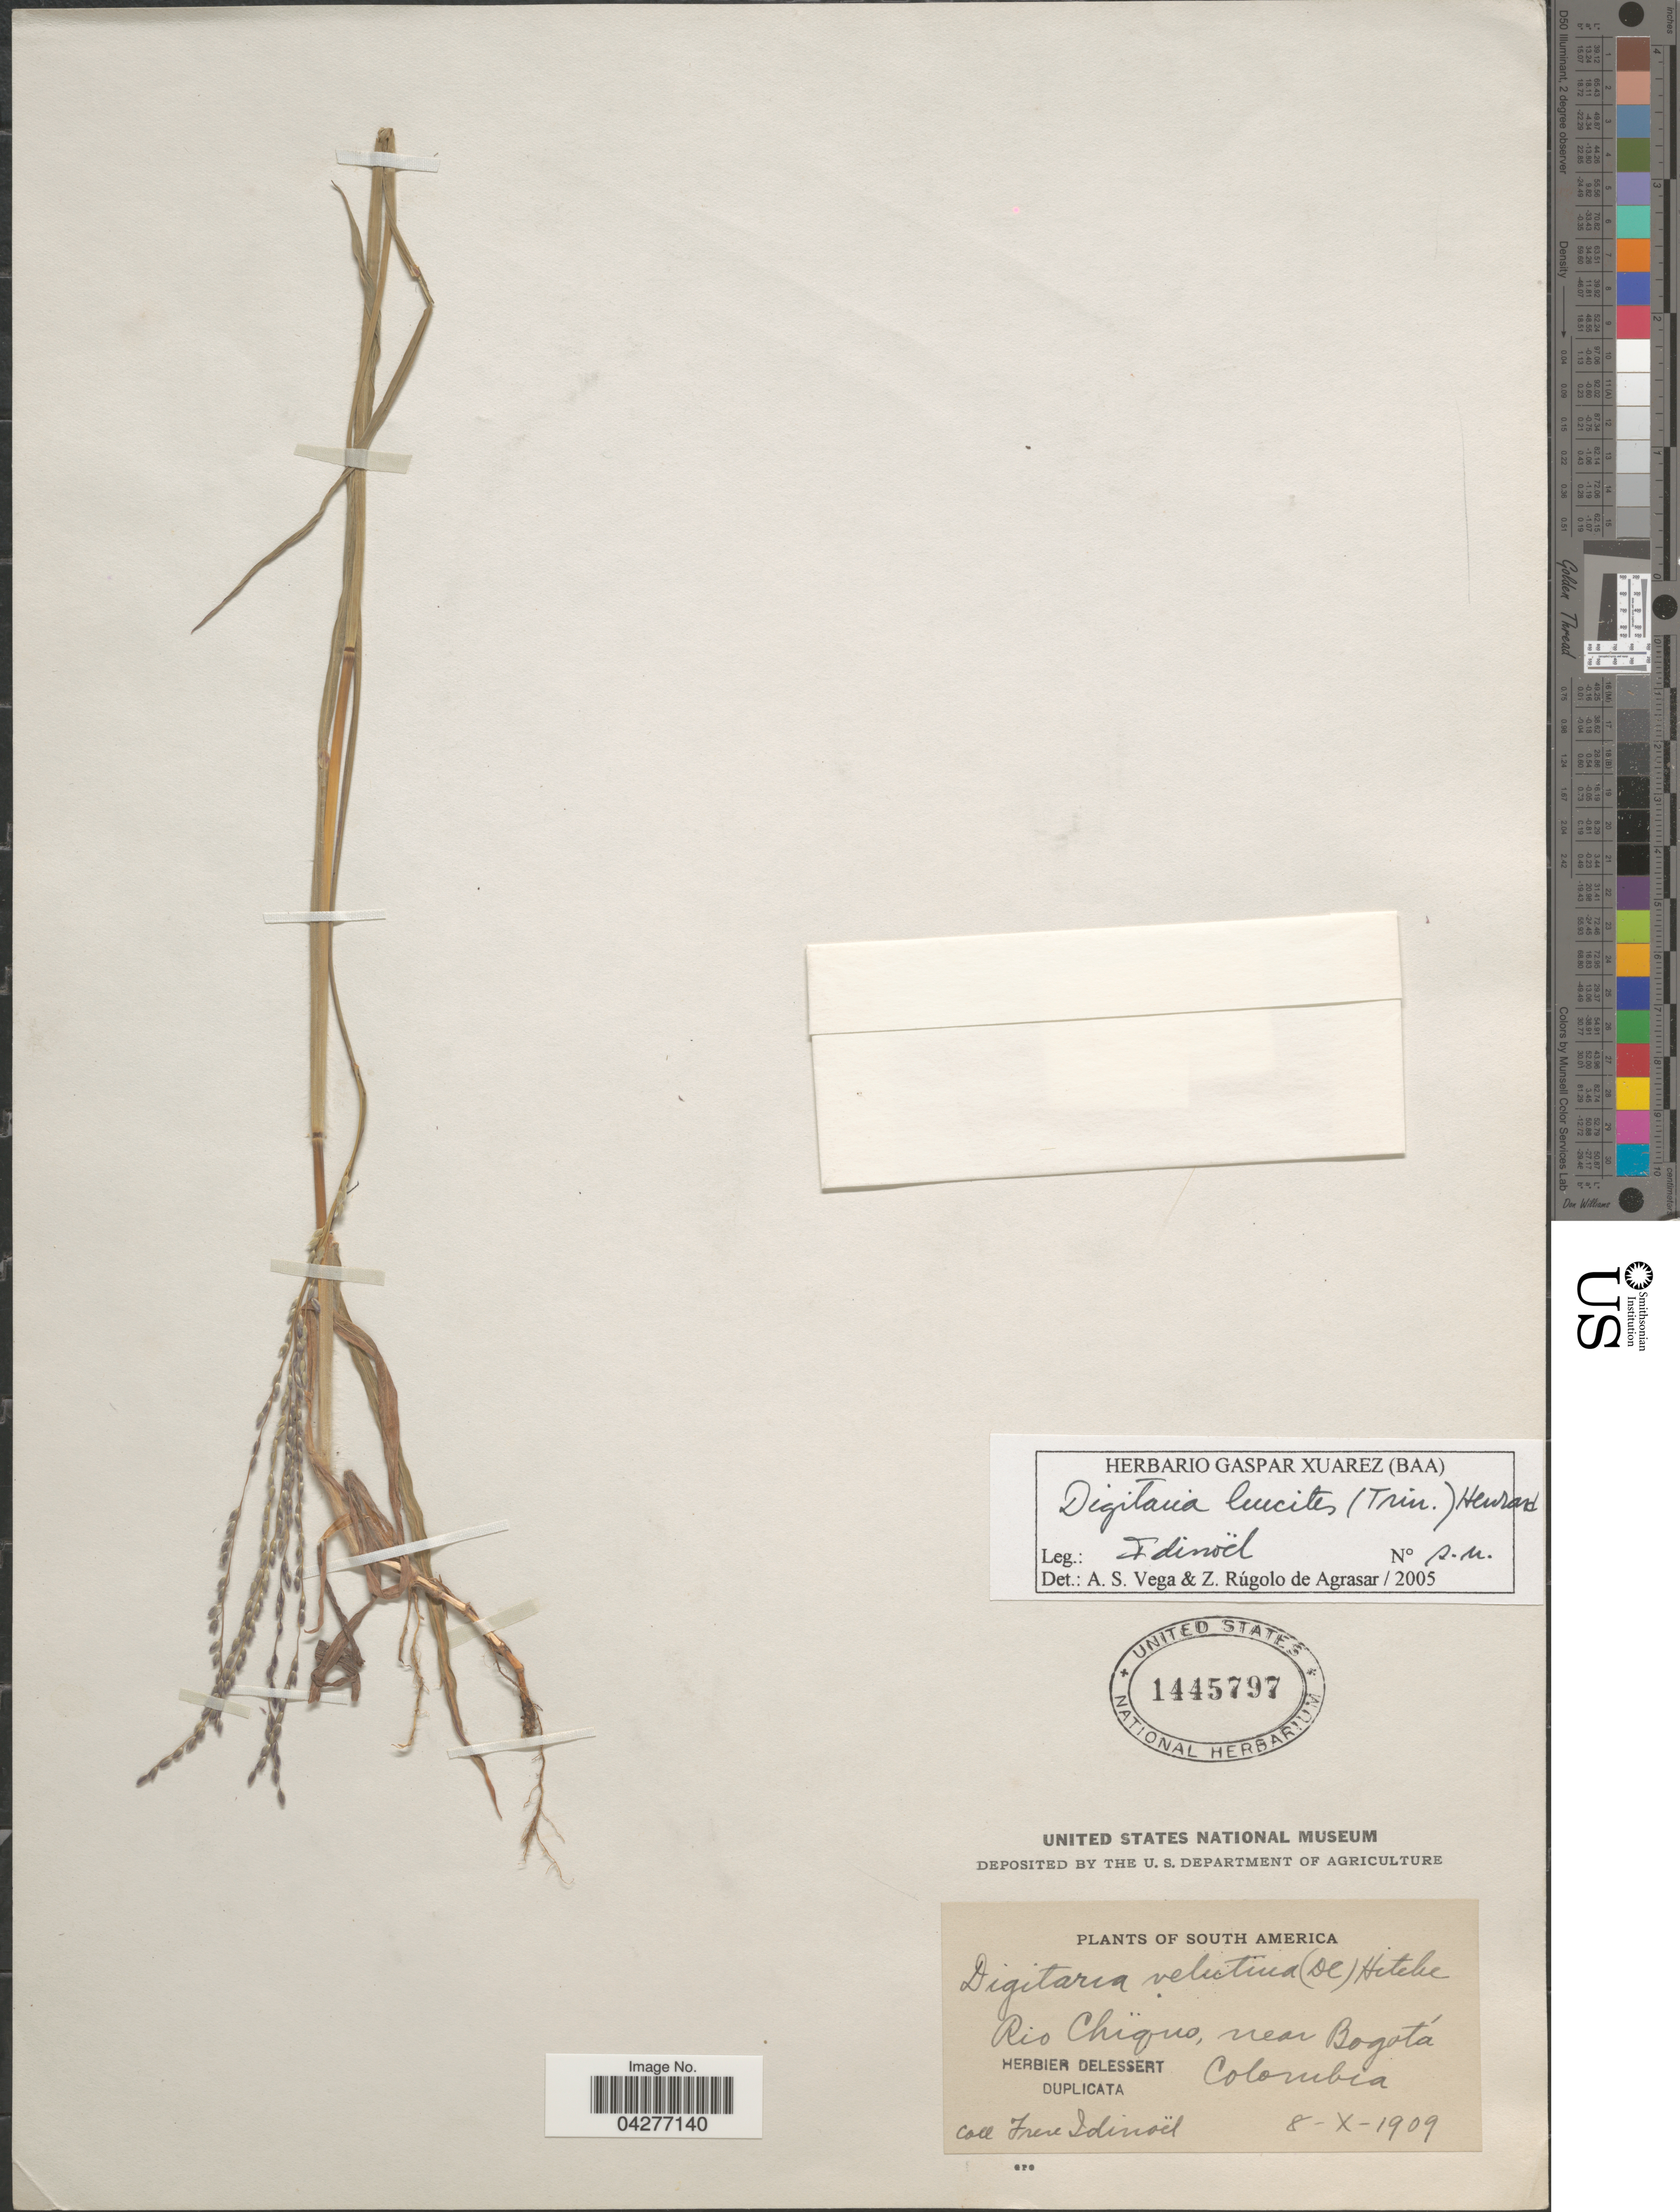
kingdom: Plantae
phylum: Tracheophyta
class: Liliopsida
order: Poales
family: Poaceae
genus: Digitaria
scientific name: Digitaria leucites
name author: (Trin.) Henr.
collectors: F. Idinoël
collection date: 1909-10-08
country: Colombia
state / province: Bogota D.C.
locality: Rio Chiquo, near Bogotá.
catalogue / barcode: US 1445797